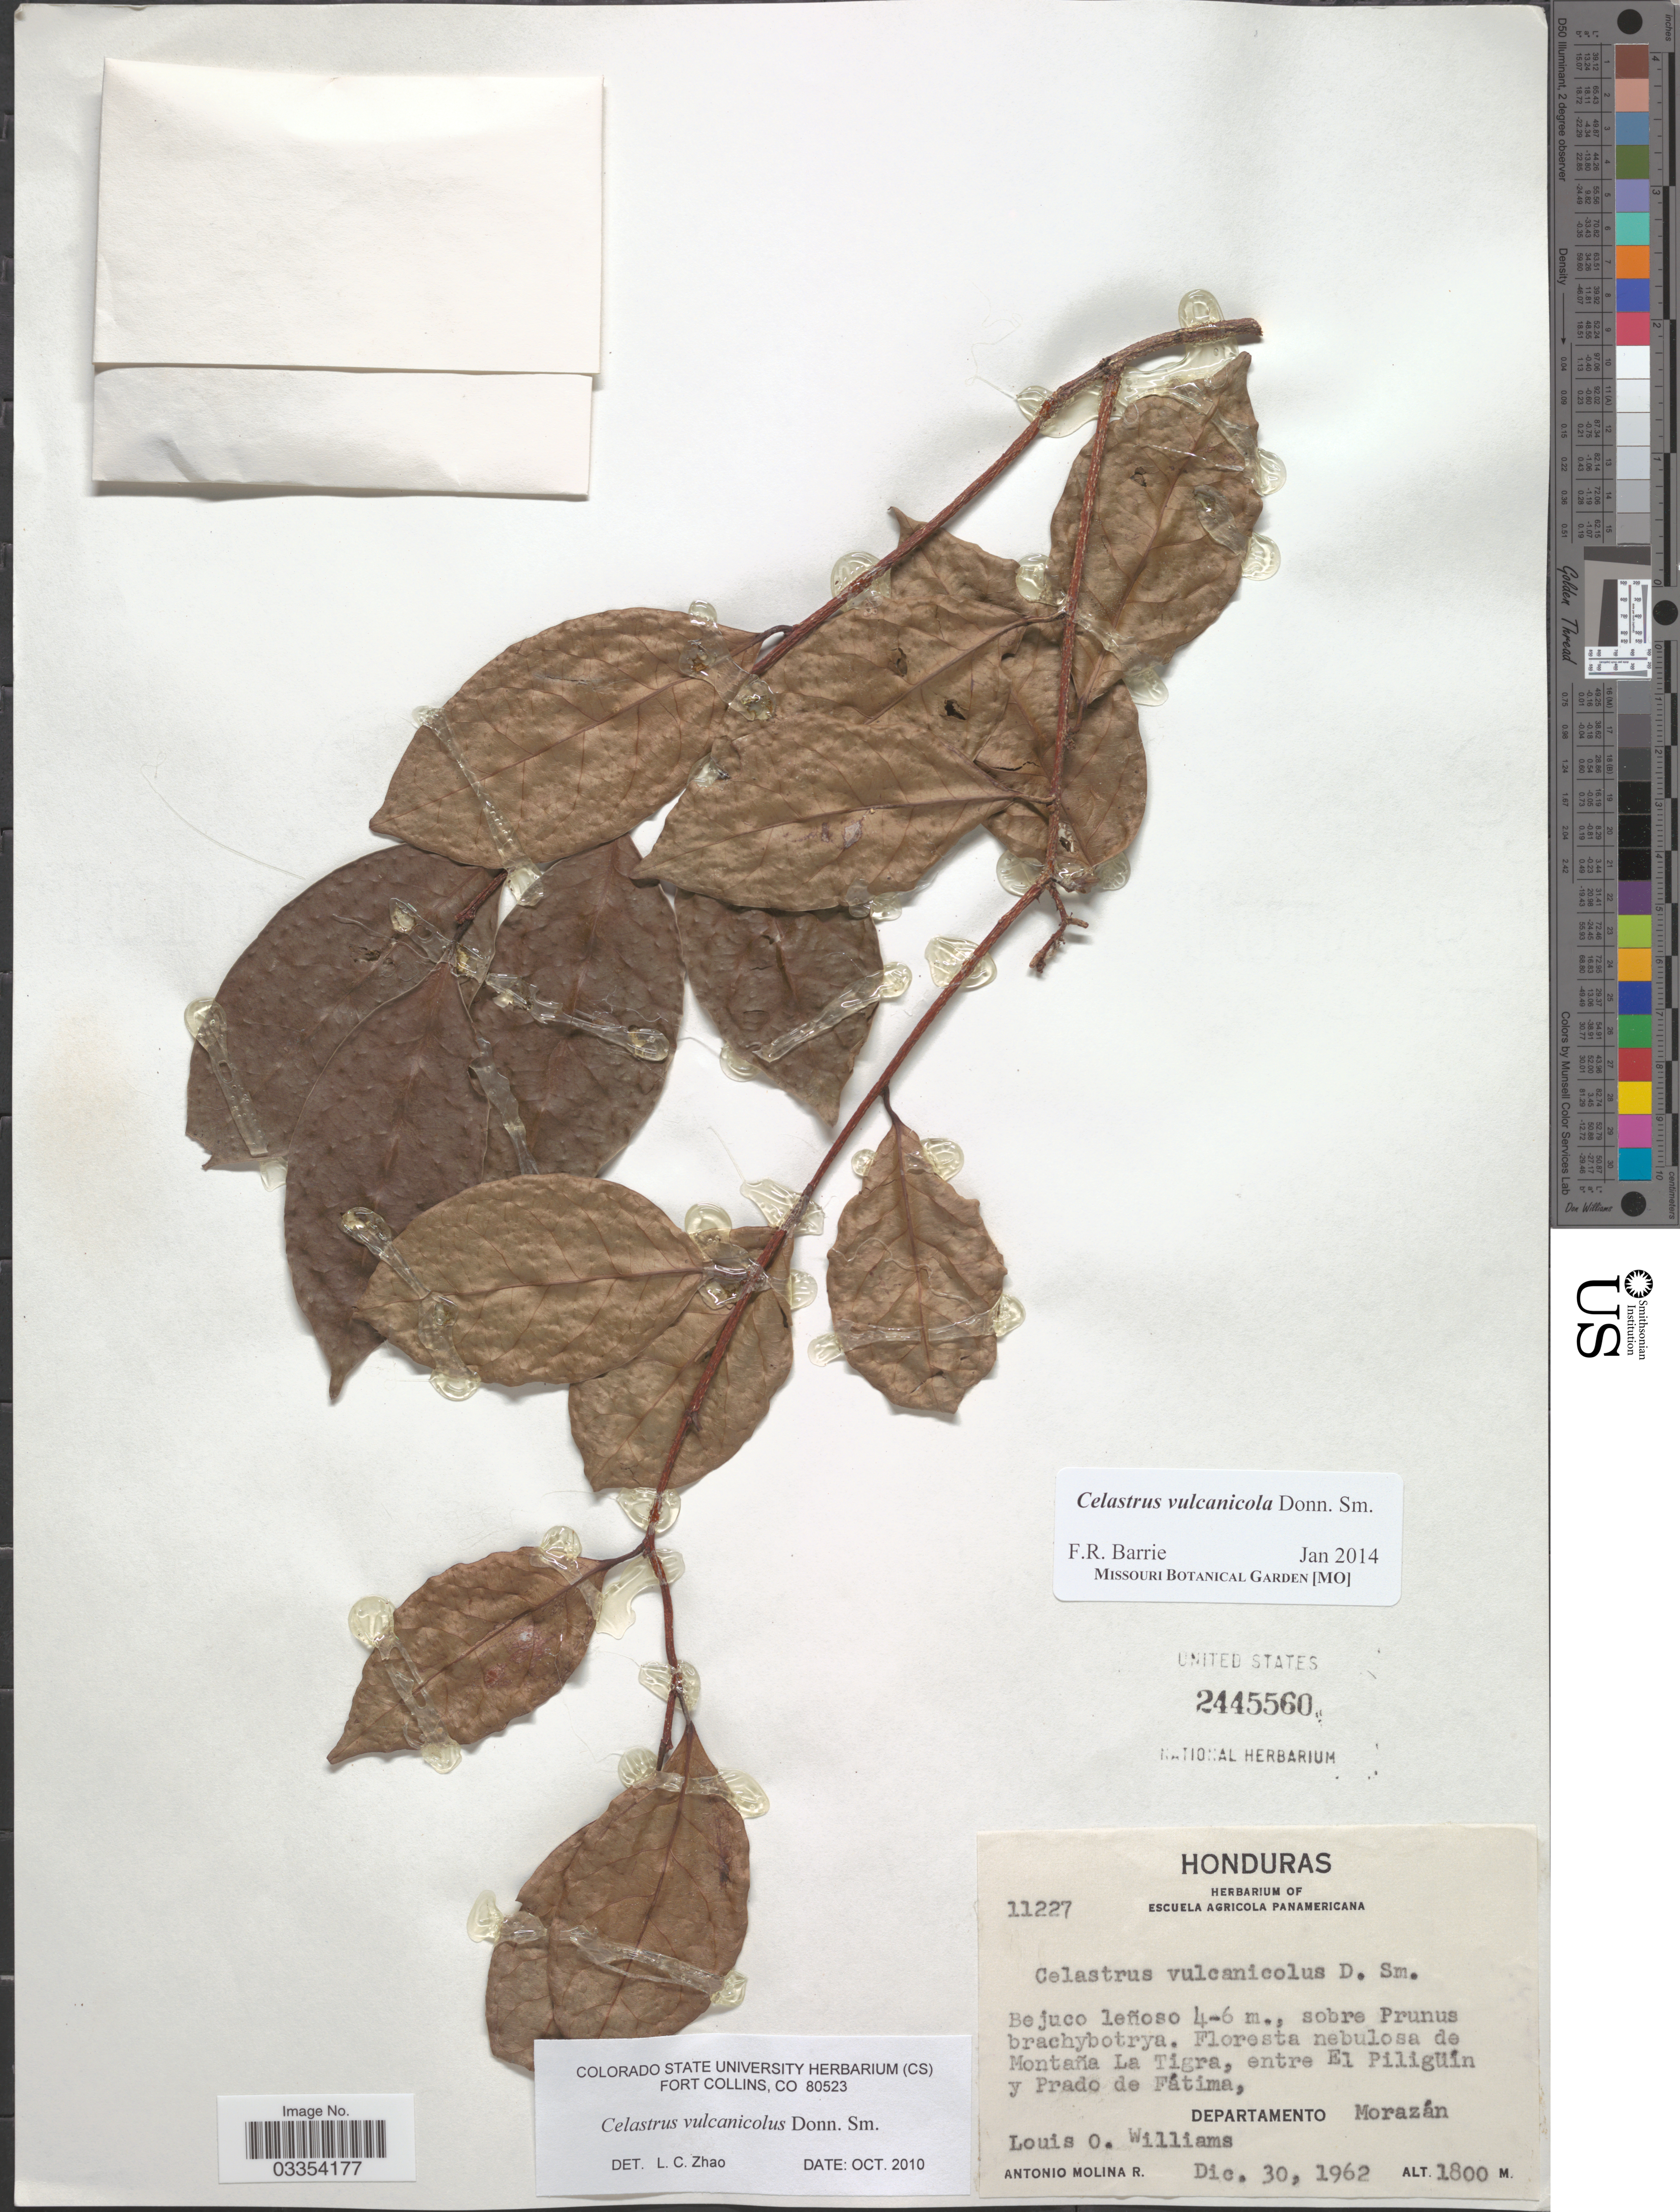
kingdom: Plantae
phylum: Tracheophyta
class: Magnoliopsida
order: Celastrales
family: Celastraceae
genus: Celastrus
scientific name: Celastrus vulcanicola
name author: Donn. Sm.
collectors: L. O. Williams & A. Molina R.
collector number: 11227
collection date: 1962-12-30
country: Honduras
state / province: Fco. Morazán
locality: Floresta nebulosa de Montaña La Tigra, entre El Piligüin y Prado de Fátima, Departamento Morazán.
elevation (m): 1800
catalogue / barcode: US 2445560